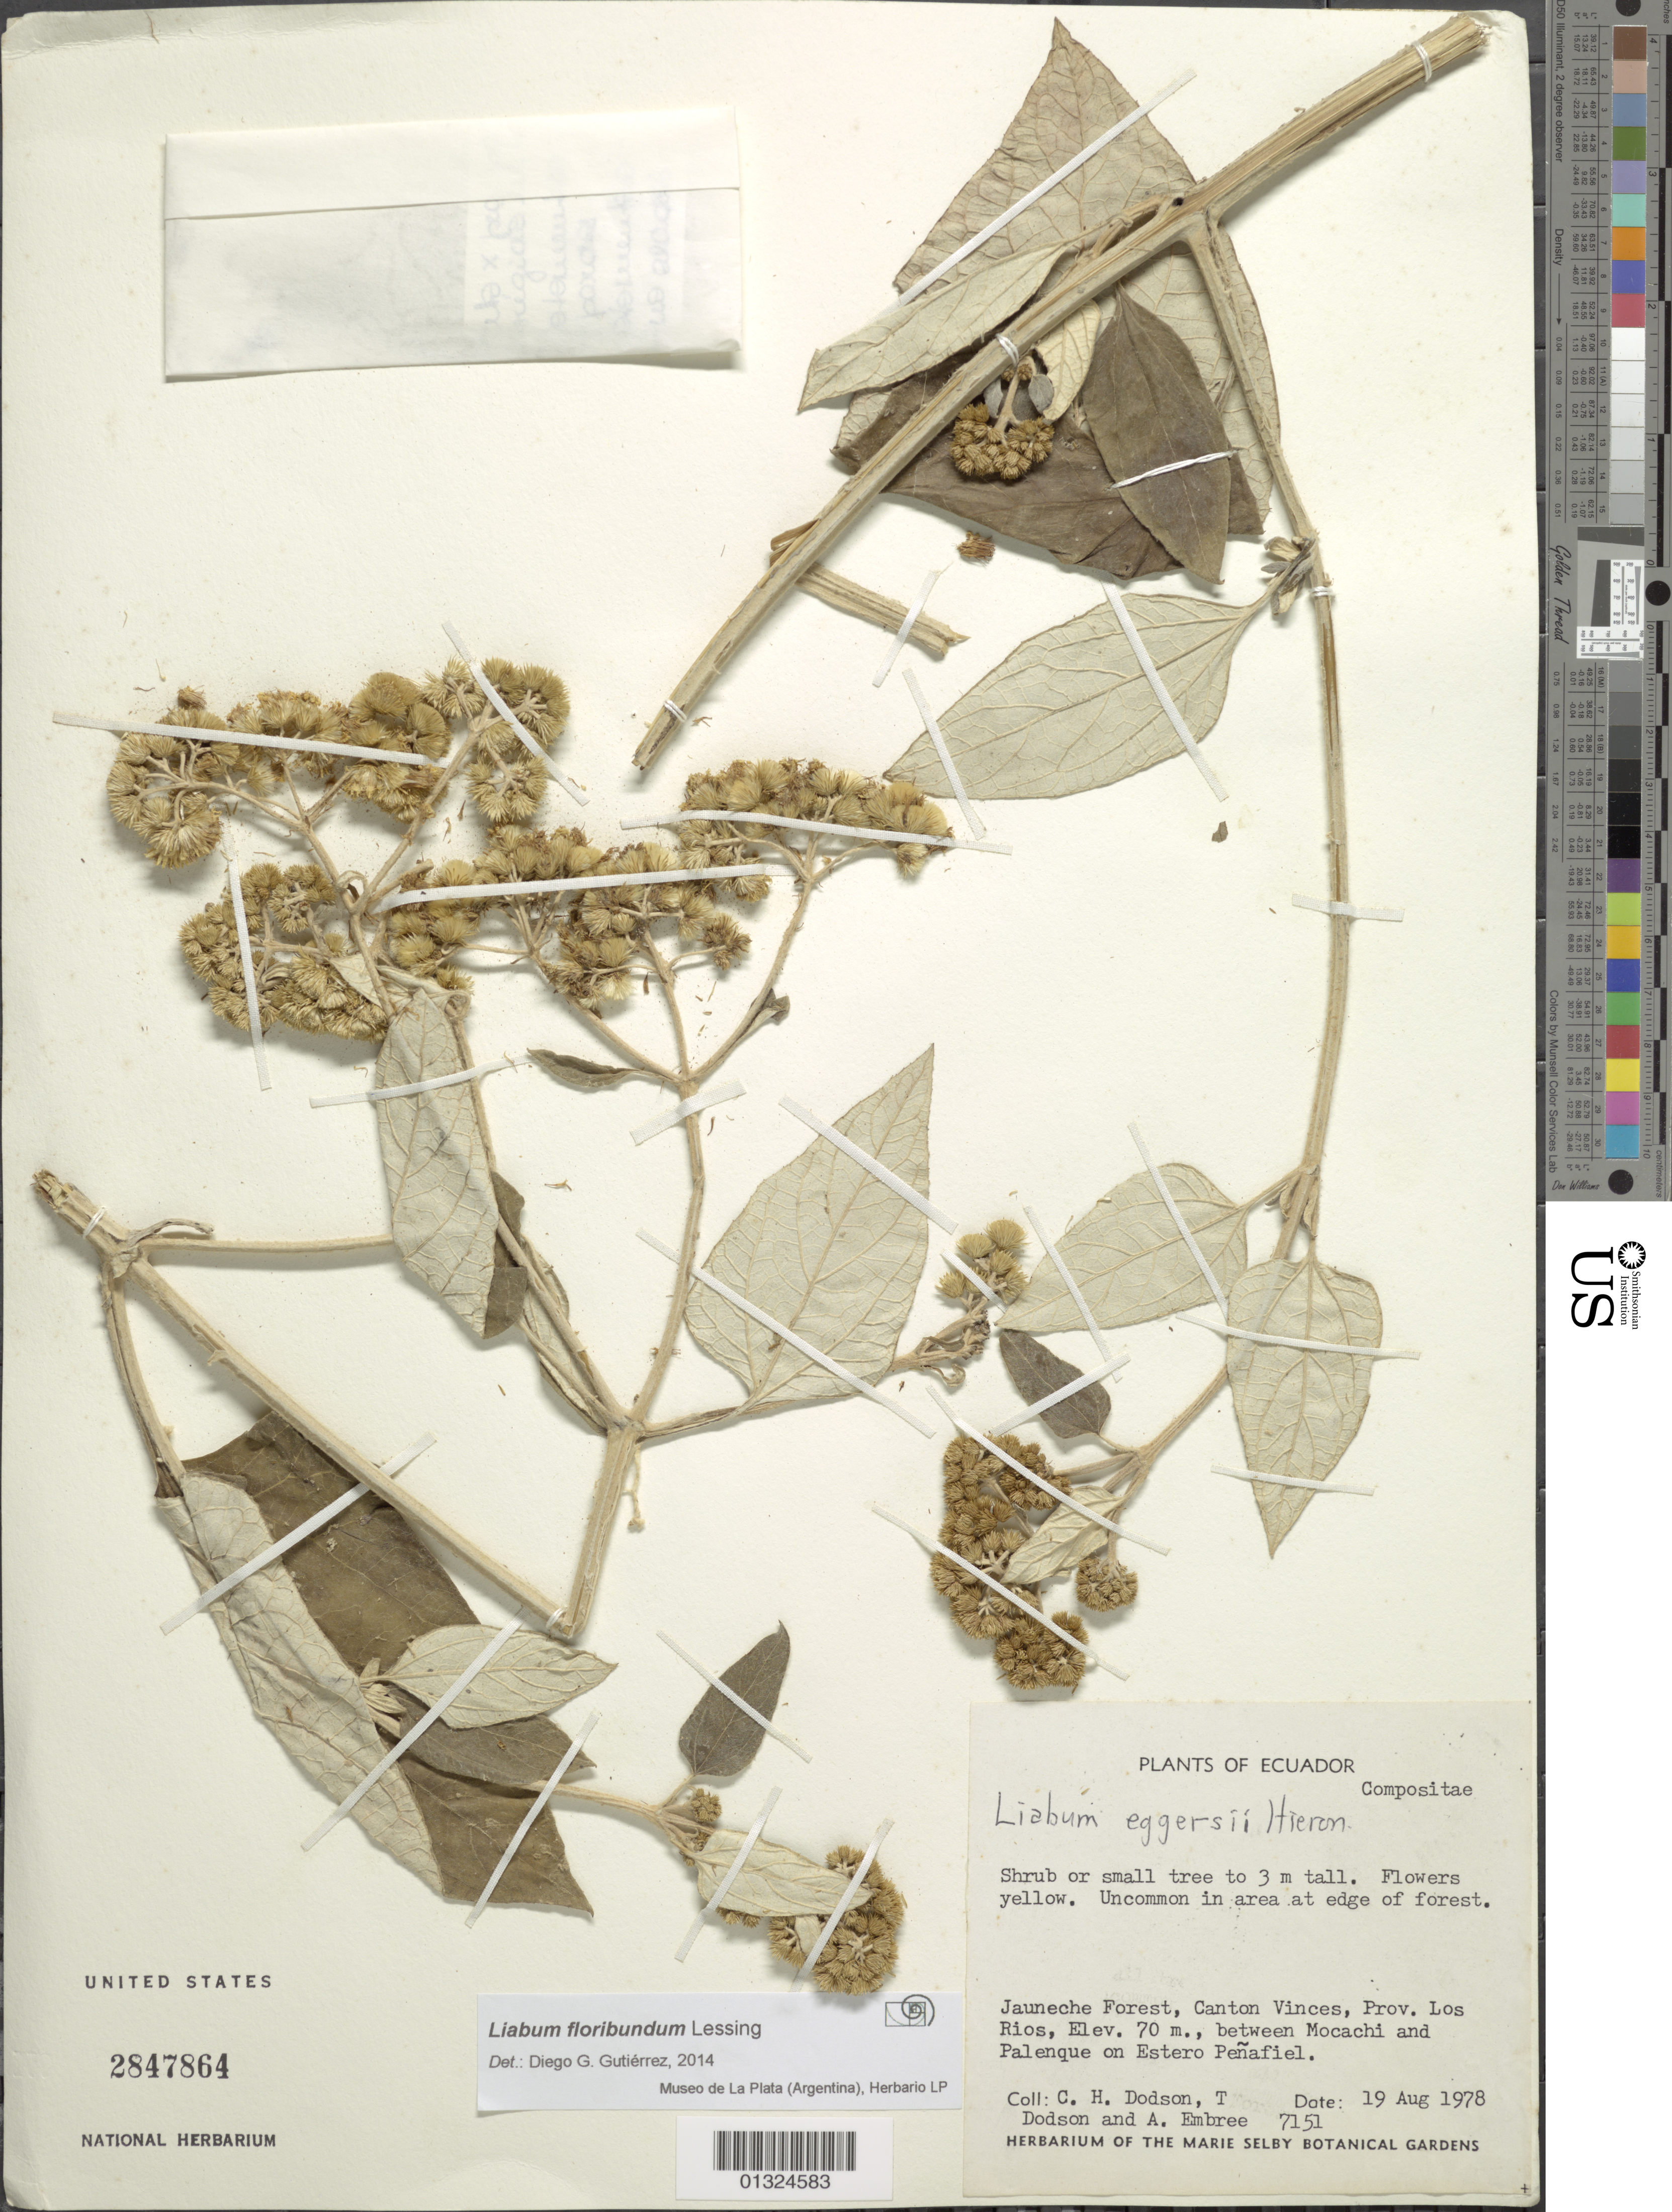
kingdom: Plantae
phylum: Tracheophyta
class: Magnoliopsida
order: Asterales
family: Asteraceae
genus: Liabum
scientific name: Liabum floribundum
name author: Less.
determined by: Gutierrez, D. G.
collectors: C. H. Dodson, T. A. Dodson & A. Embree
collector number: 7151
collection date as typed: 19 August 1978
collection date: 1978-08-19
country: Ecuador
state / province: Los Ríos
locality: Jauneche Forest, Canton Vinces, between Mocachi and Palenque on Estero Penafiel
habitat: Uncommon in area at edge of forest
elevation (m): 70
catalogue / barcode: US 2847864